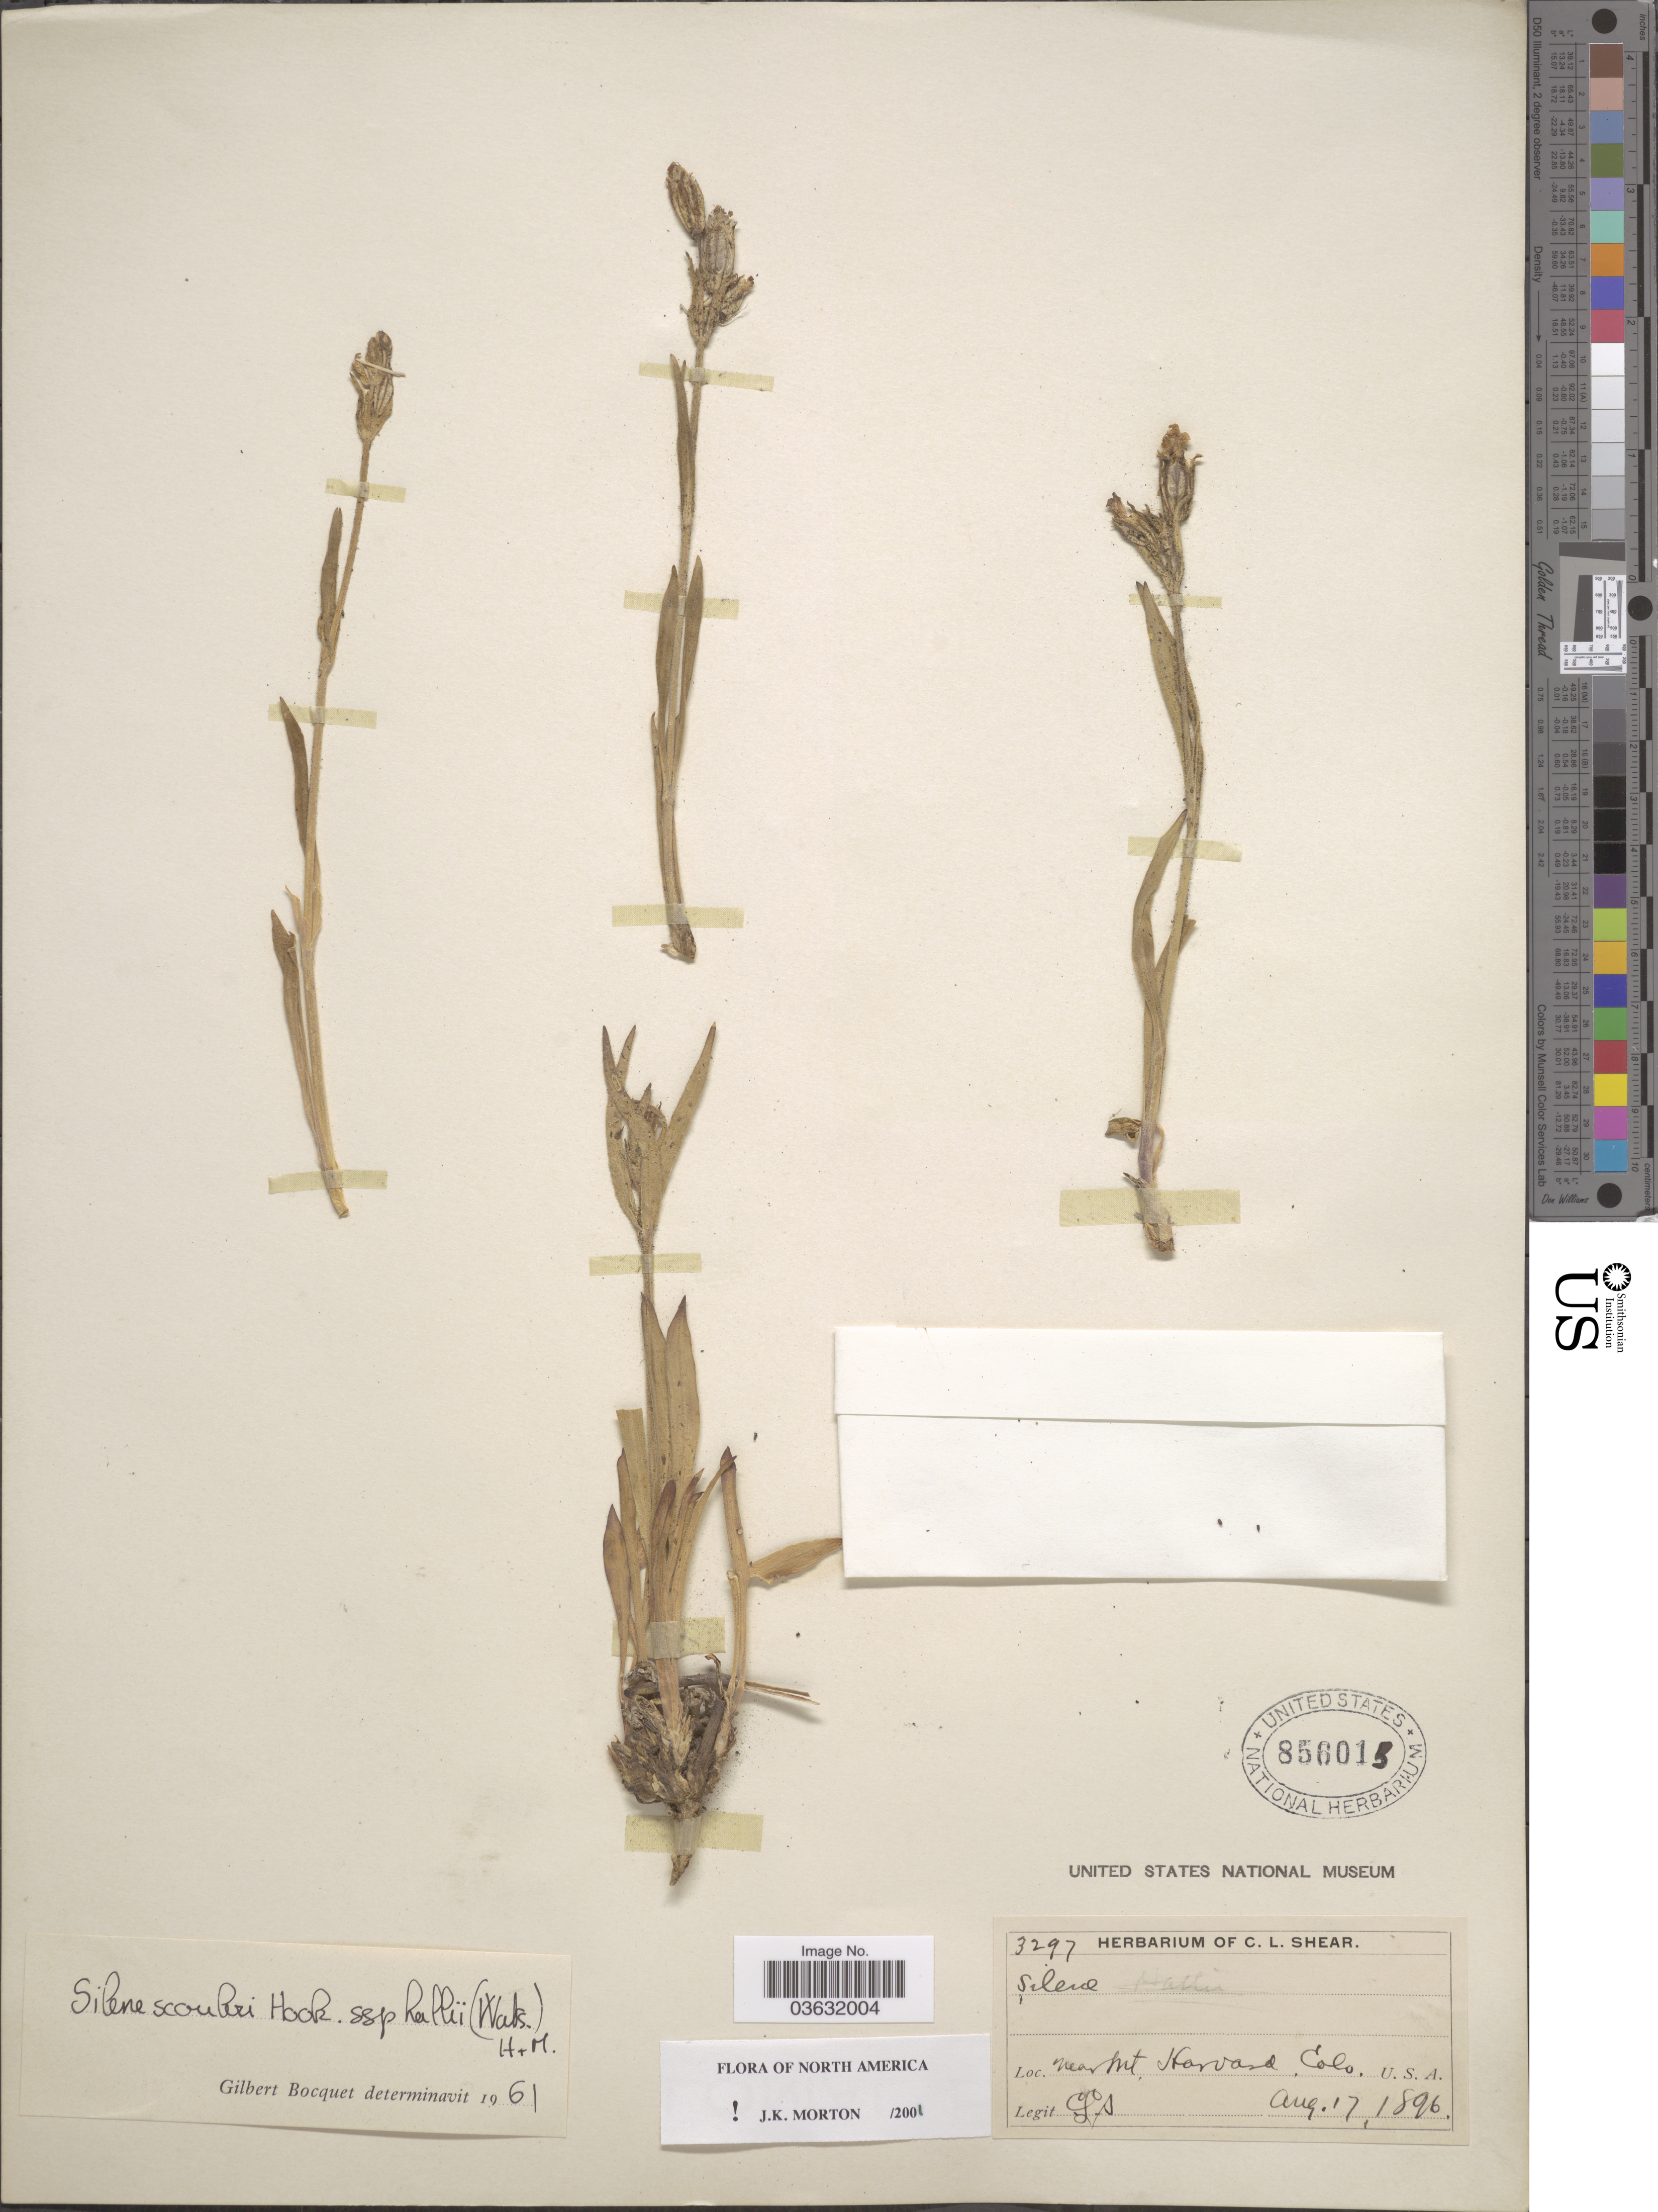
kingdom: Plantae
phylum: Tracheophyta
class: Magnoliopsida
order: Caryophyllales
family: Caryophyllaceae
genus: Silene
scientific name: Silene scouleri subsp. hallii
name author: (S. Watson) C.L. Hitchc. & Maguire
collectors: C. L. Shear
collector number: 3297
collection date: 1896-08-17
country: United States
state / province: Colorado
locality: Near Mt. Harvard.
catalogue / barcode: US 856015